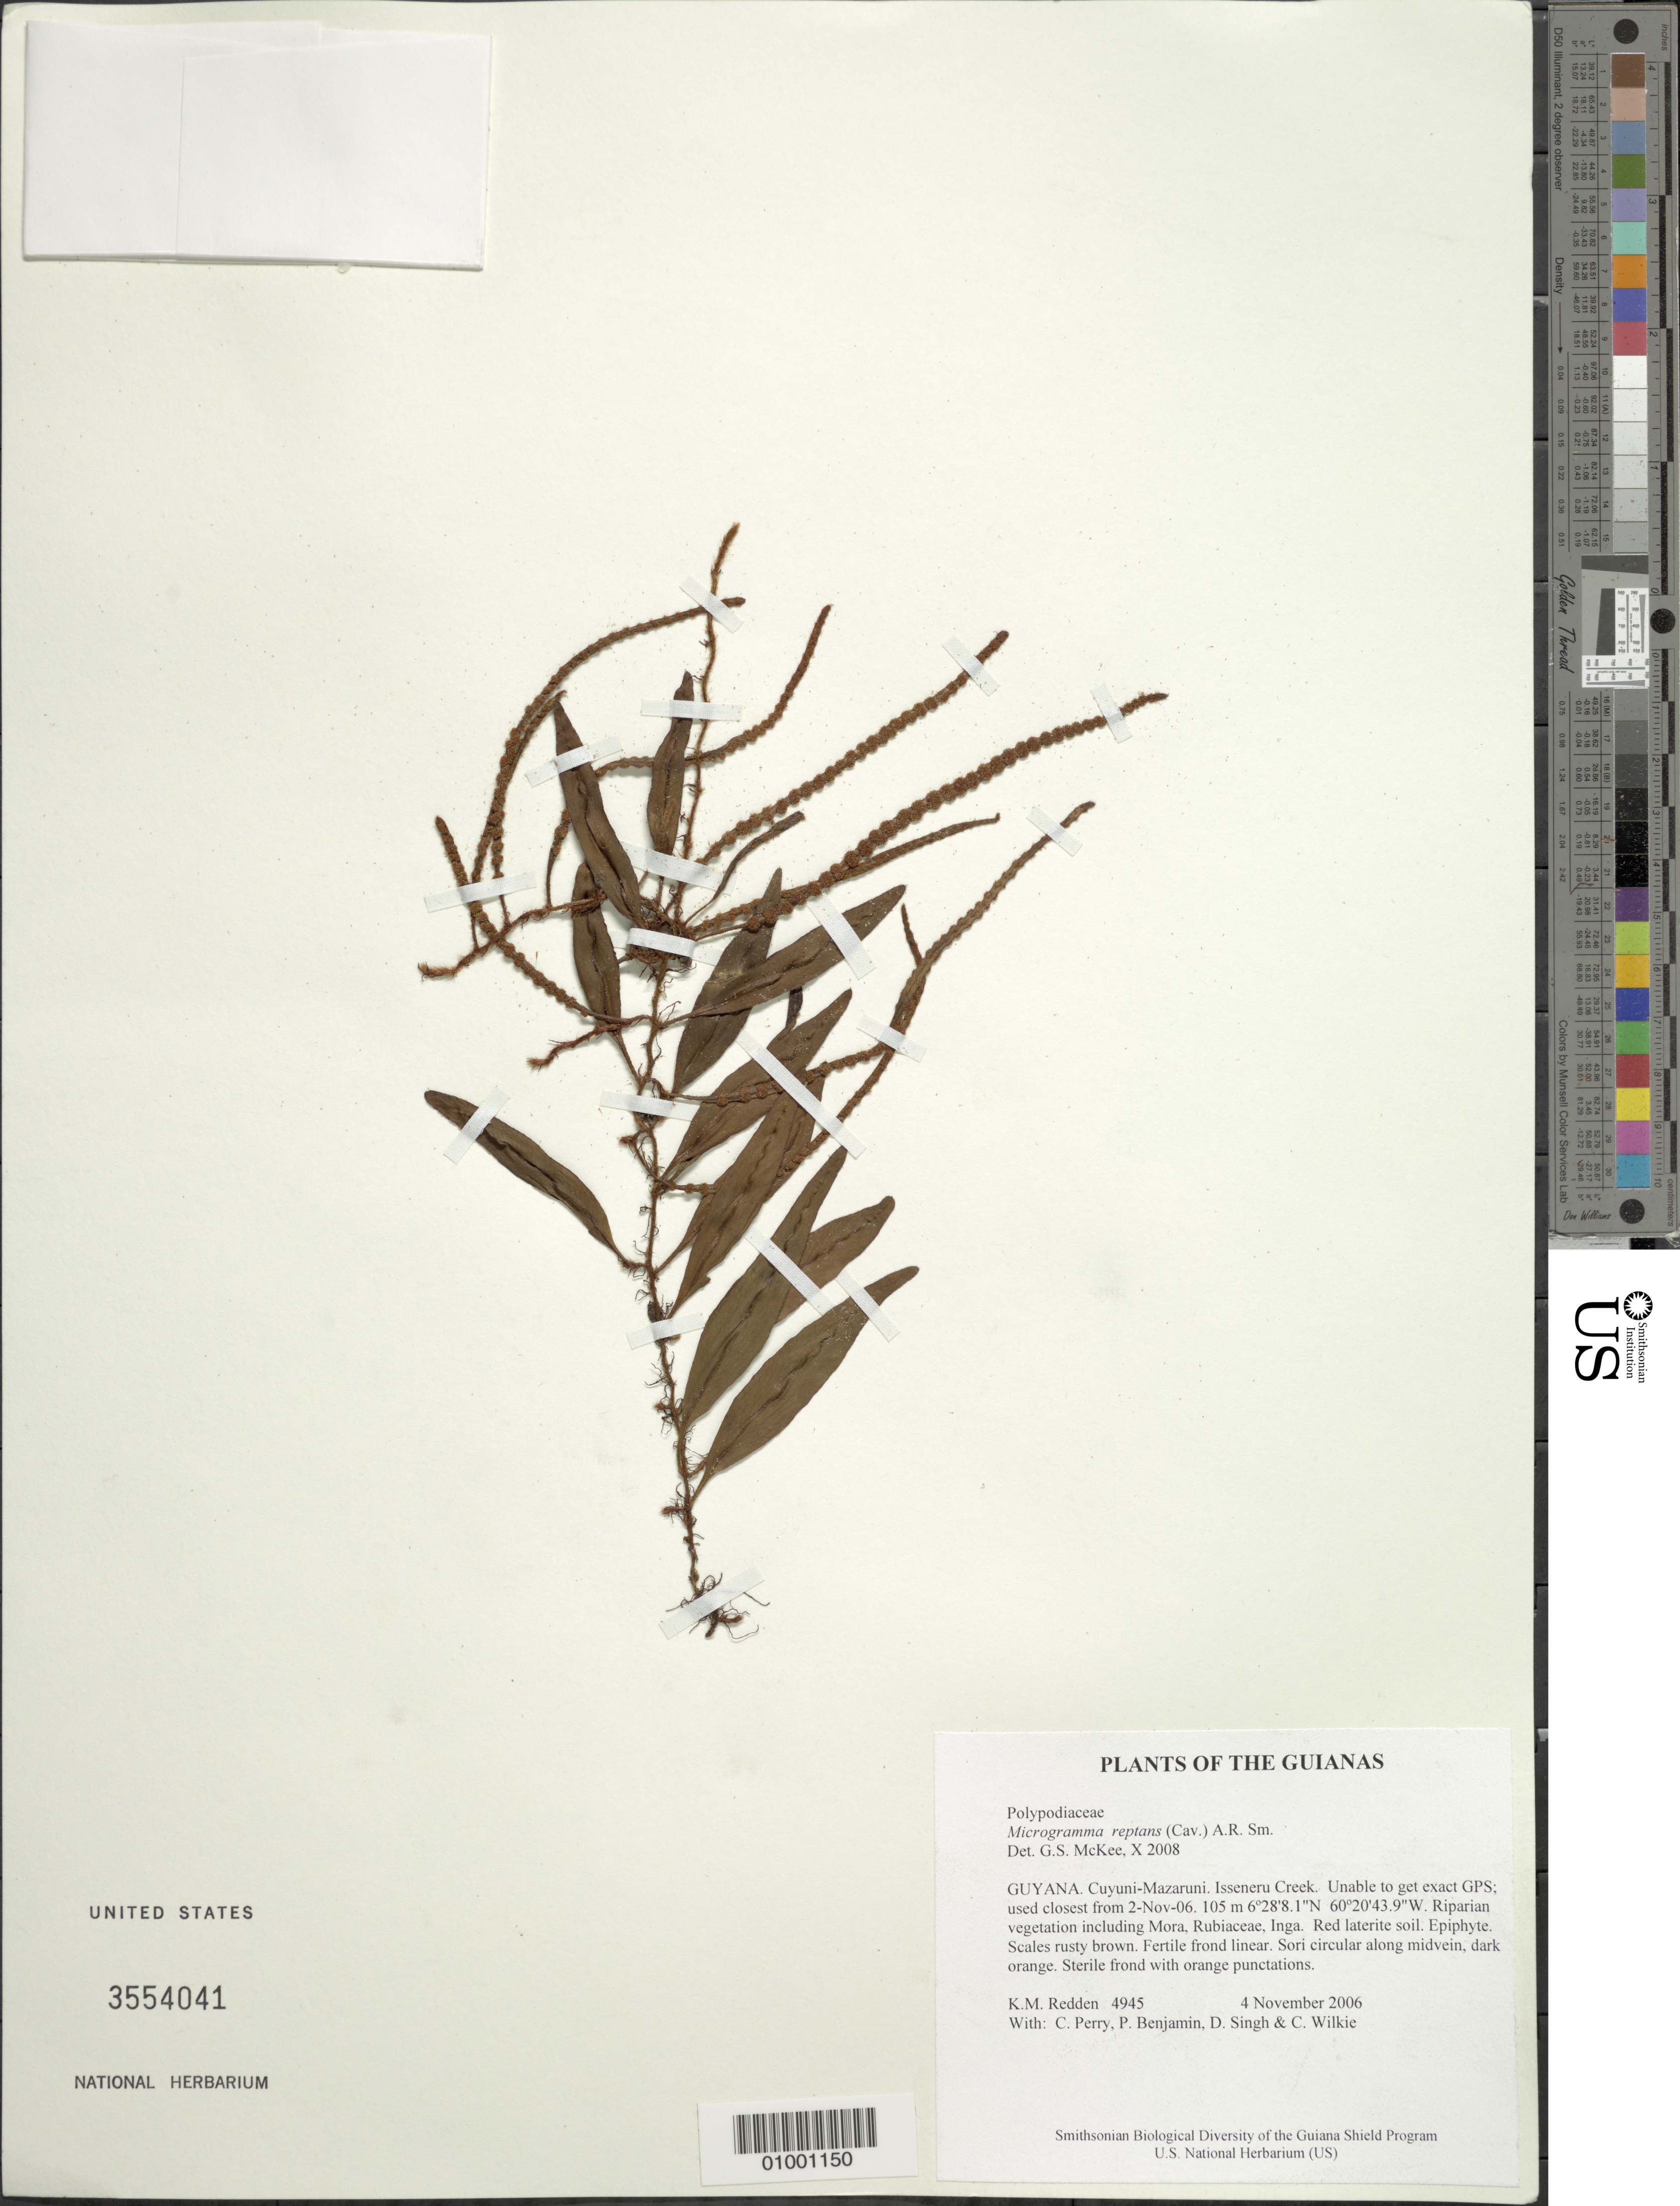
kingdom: Plantae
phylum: Tracheophyta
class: Polypodiopsida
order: Polypodiales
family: Polypodiaceae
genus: Microgramma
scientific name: Microgramma reptans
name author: (Cav.) A.R. Sm.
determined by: McKee, G. S., (US), NMNH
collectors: K. M. Redden, C. Perry, P. Benjamin, D. Singh & C. Wilkie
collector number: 4945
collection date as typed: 4 November 2006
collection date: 2006-11-04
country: Guyana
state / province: Cuyuni-Mazaruni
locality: Isseneru Creek. Unable to get exact GPS; used closest from 2-Nov-06.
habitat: Riparian vegetation including Mora, Rubiaceae, Inga. Red laterite soil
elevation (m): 105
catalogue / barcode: US 3554041